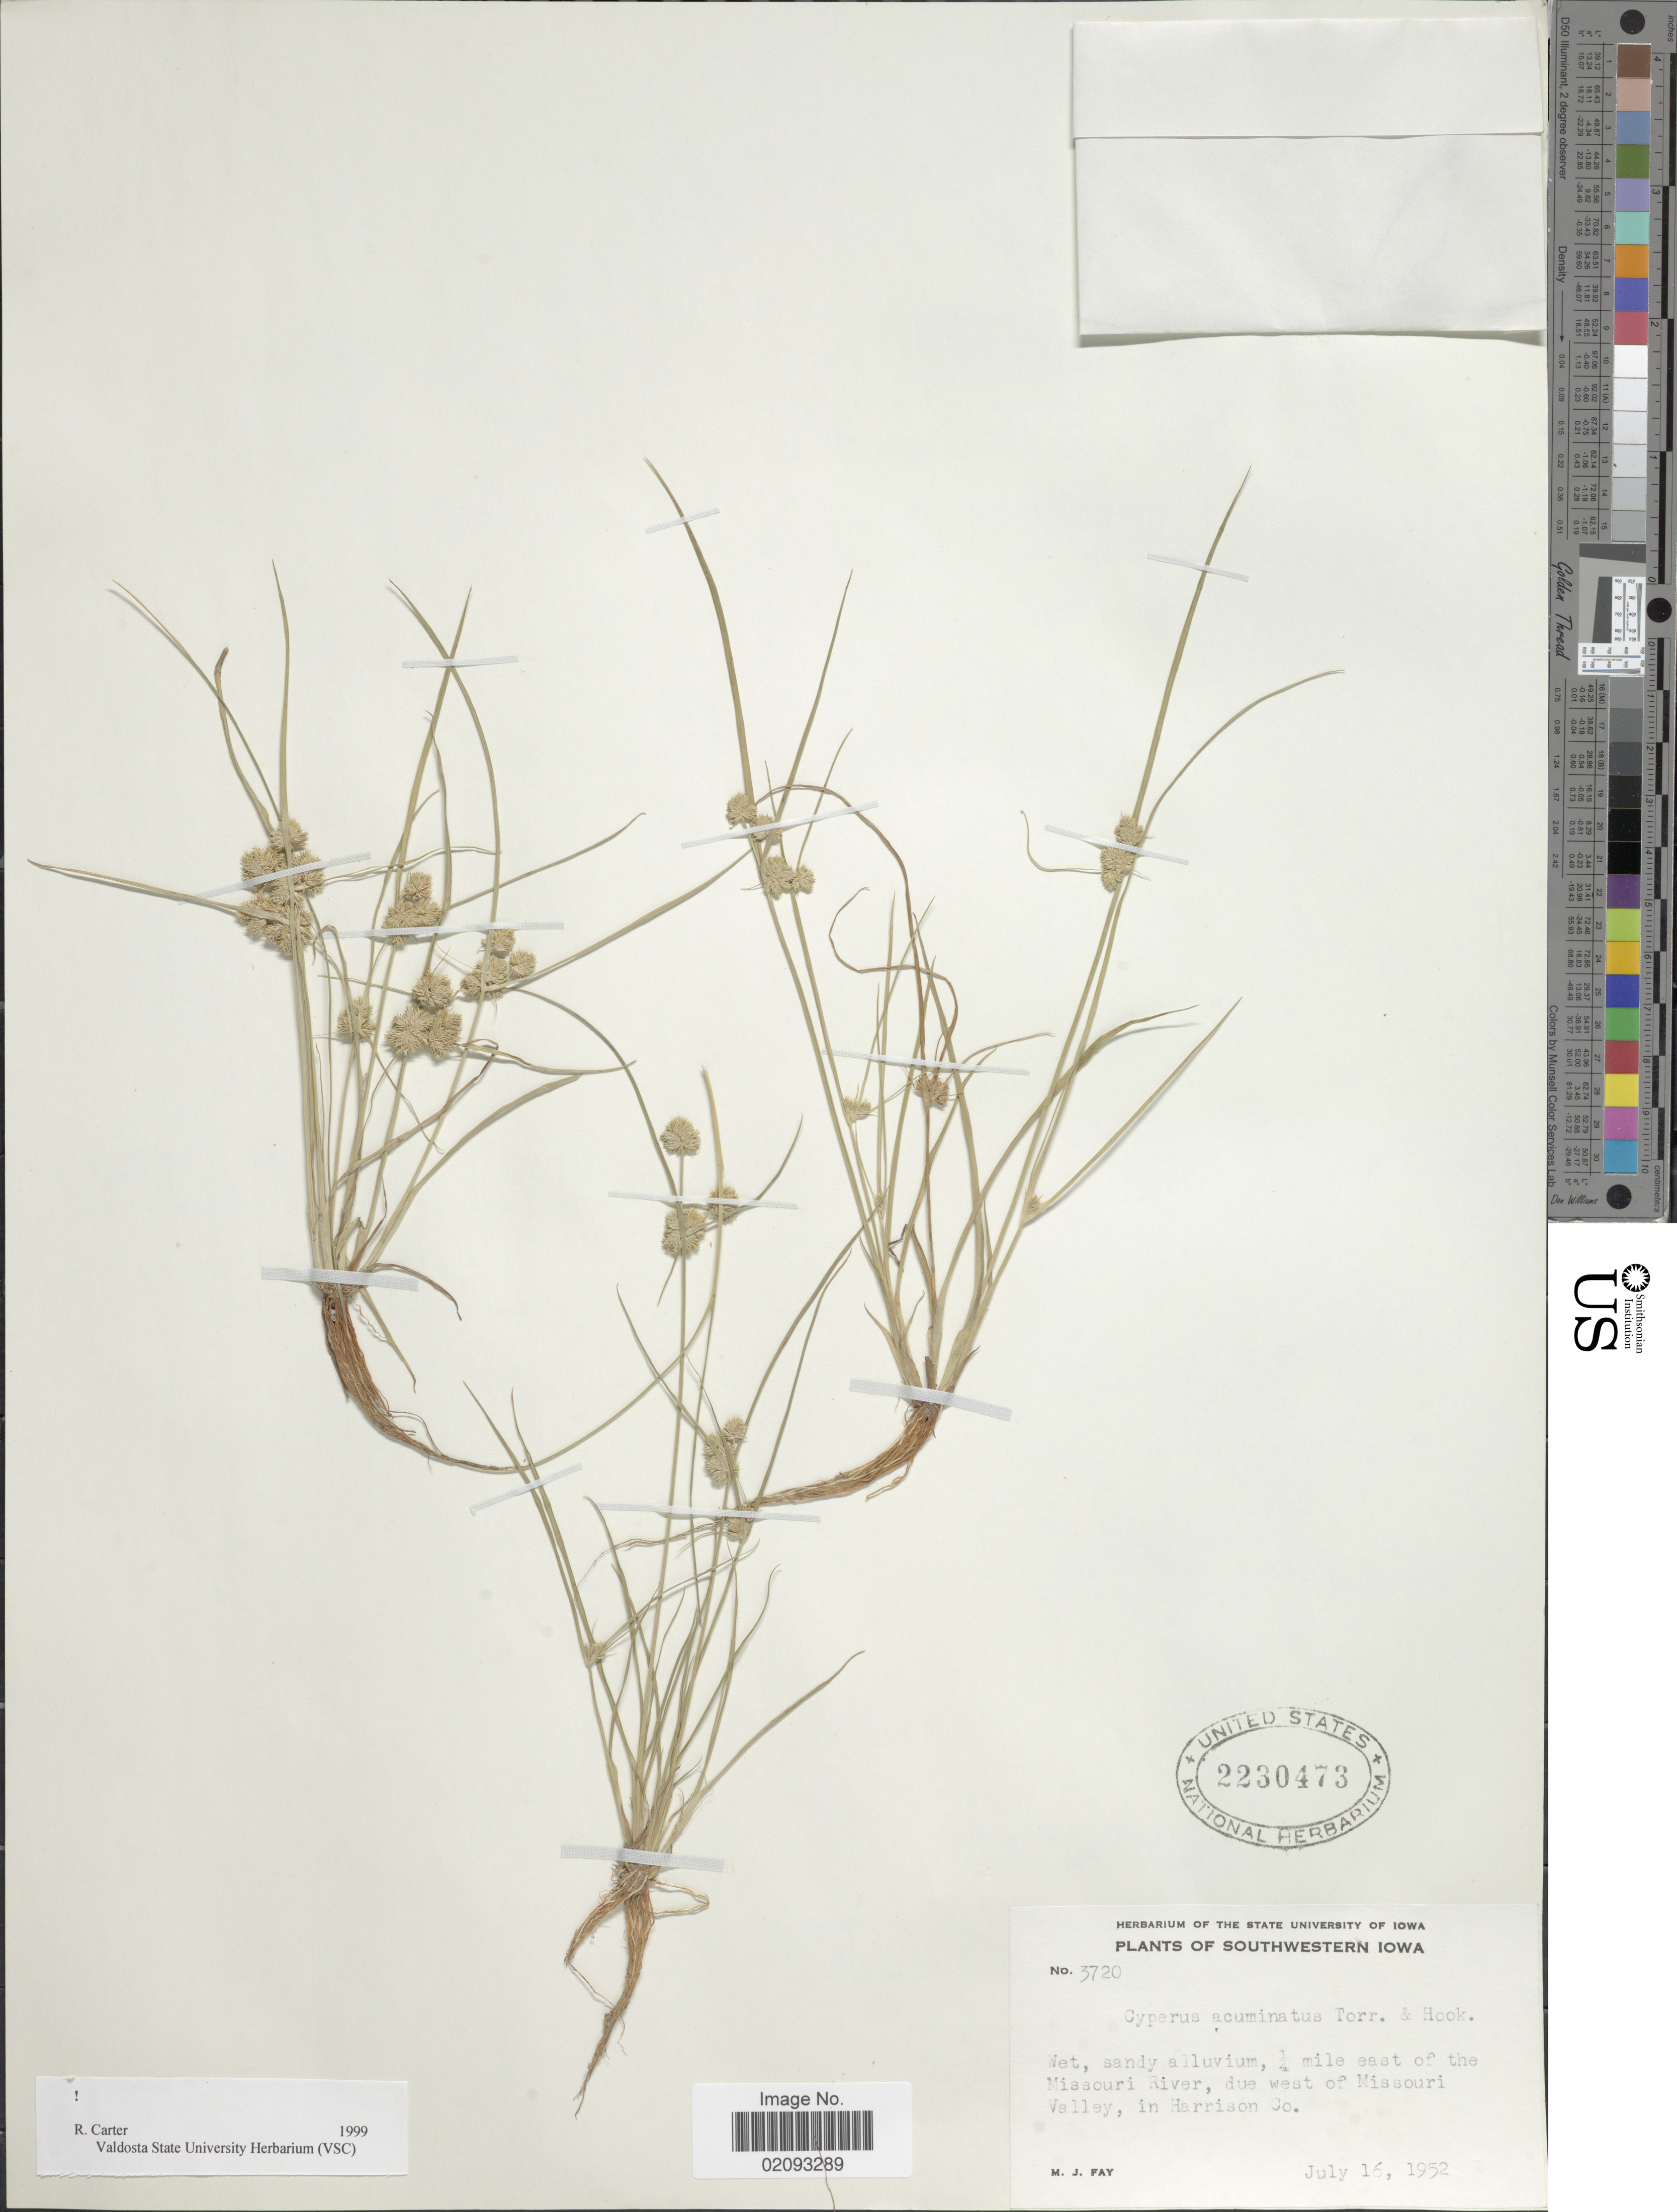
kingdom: Plantae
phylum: Tracheophyta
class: Liliopsida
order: Poales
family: Cyperaceae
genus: Cyperus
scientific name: Cyperus acuminatus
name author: Torr. & Hook.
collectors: M. Fay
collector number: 3720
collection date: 1952-07-16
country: United States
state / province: Iowa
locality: ¼ mile east of the Missouri River, due west of Missouri Valley, in Harrison Co.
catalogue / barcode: US 2230473